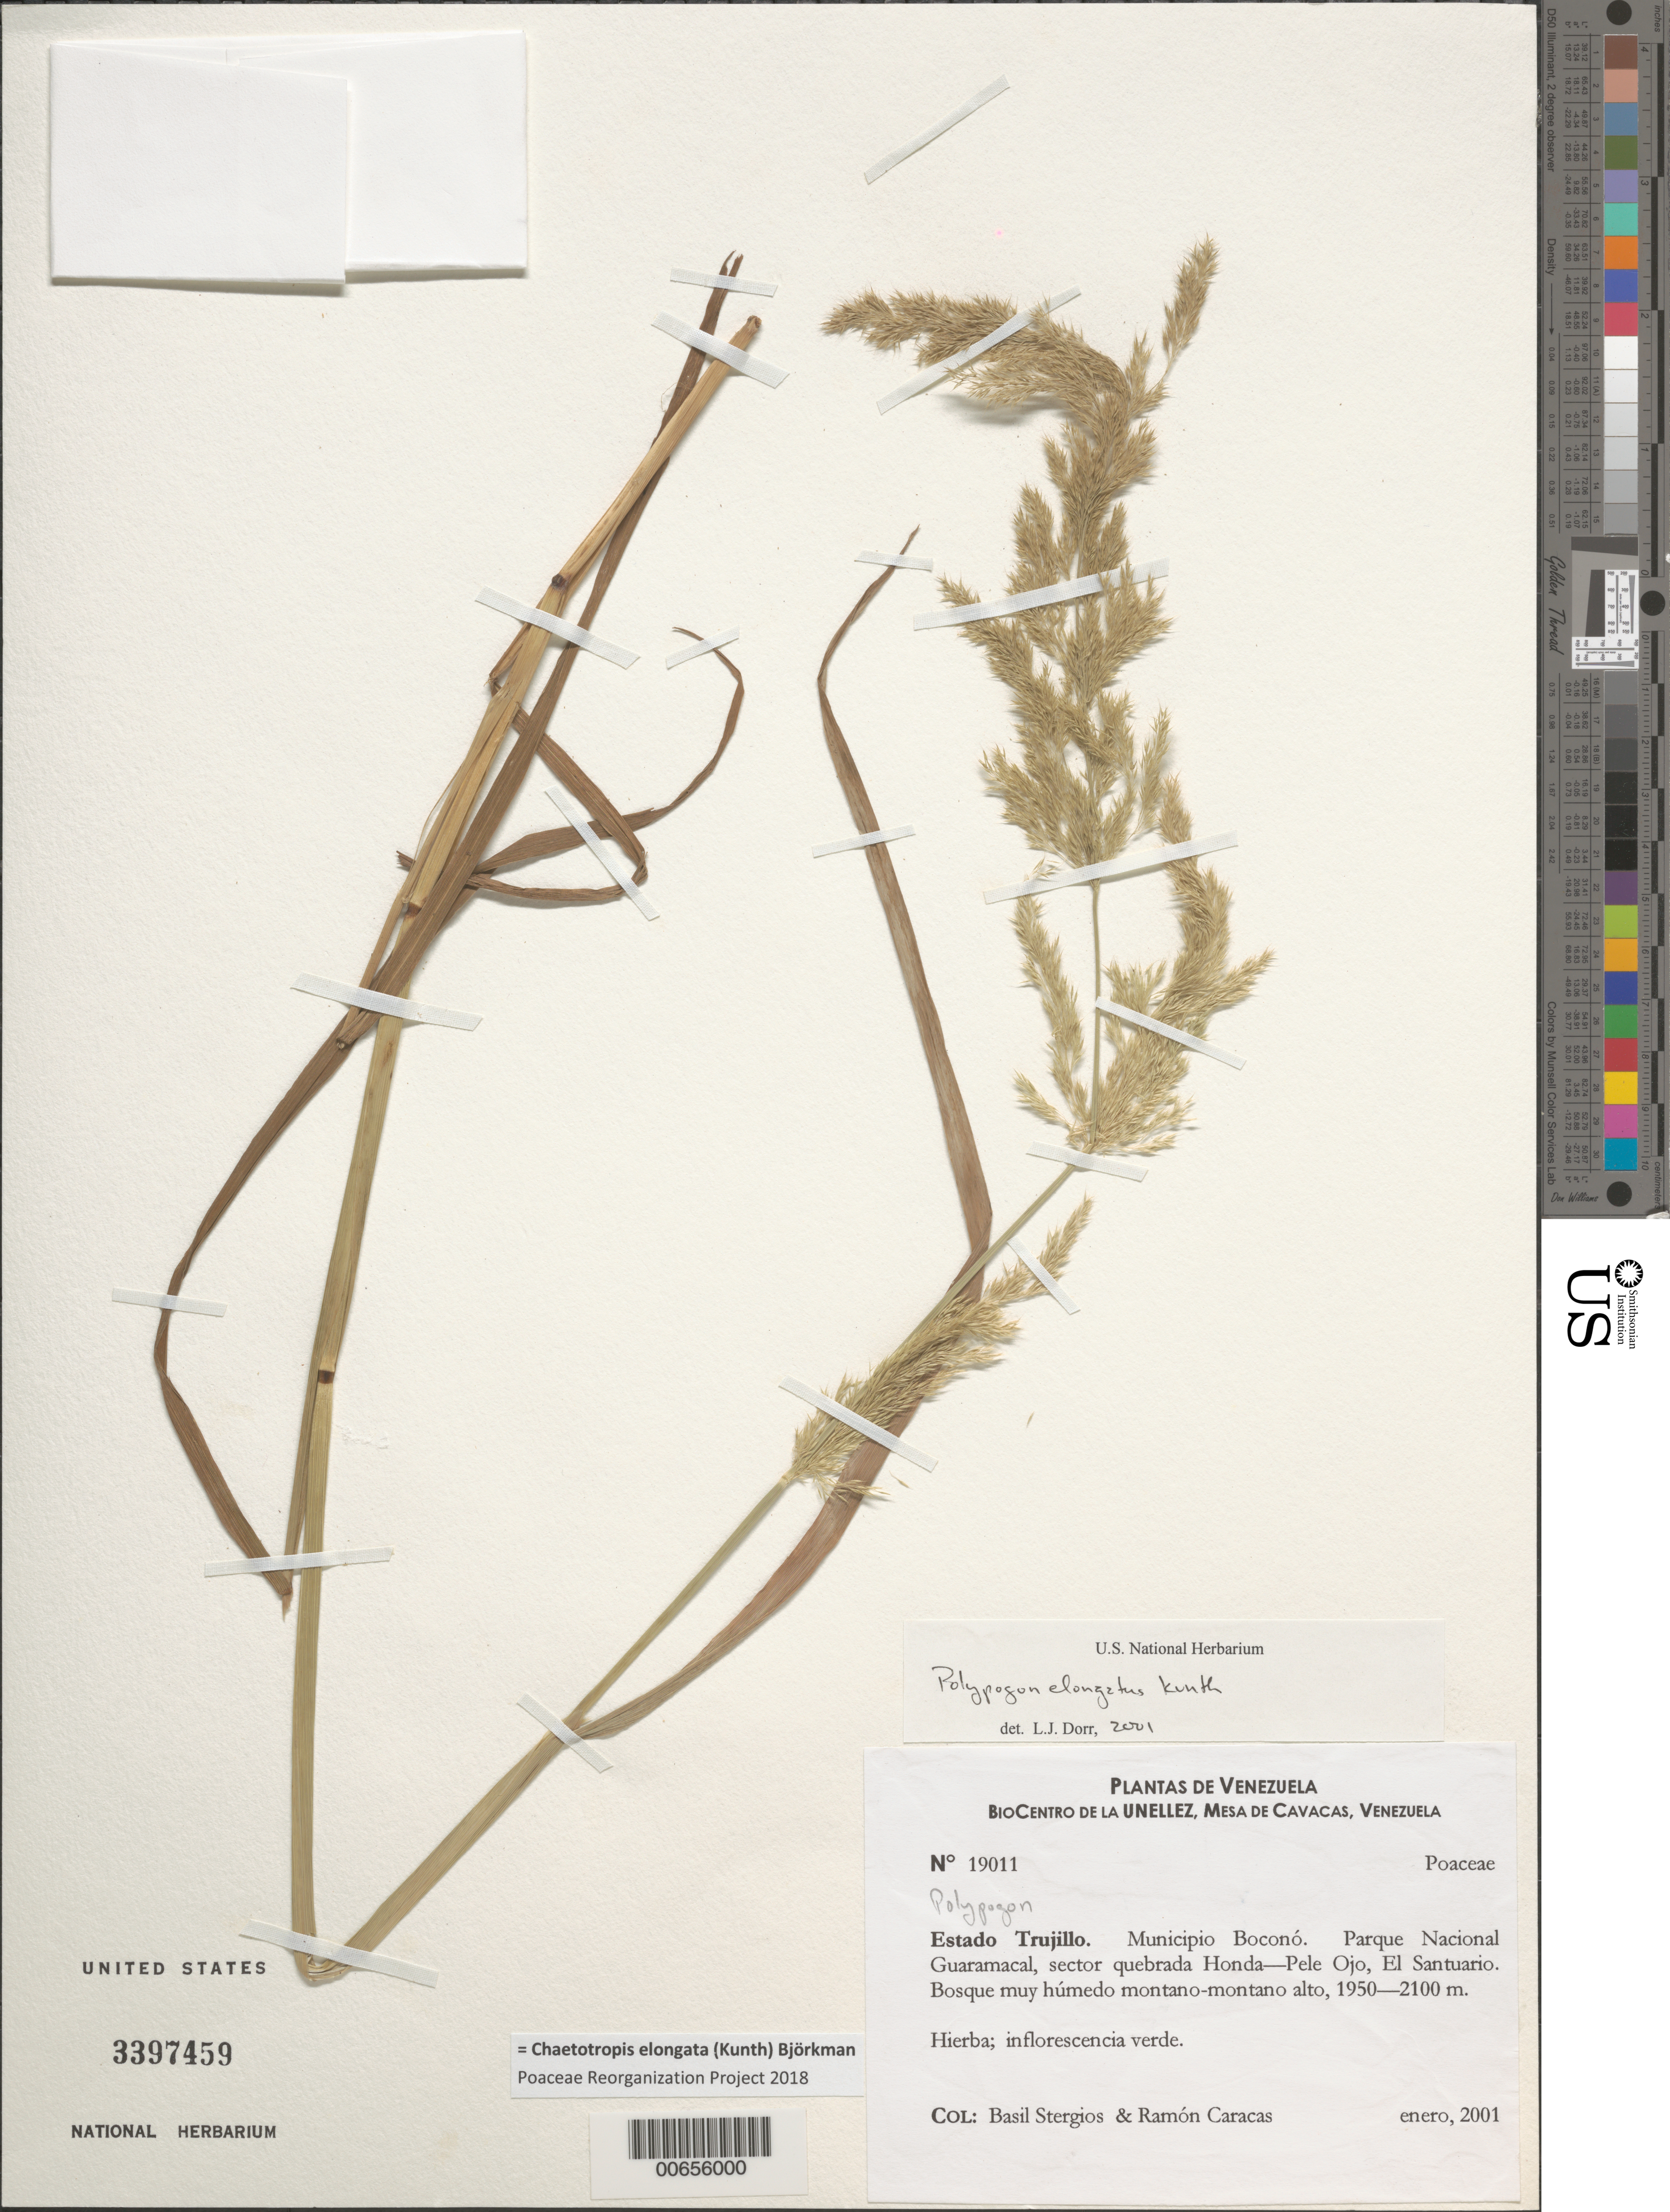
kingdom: Plantae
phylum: Tracheophyta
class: Liliopsida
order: Poales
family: Poaceae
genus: Chaetotropis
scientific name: Chaetotropis elongata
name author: (Kunth) Björkman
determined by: Poaceae Reorganization Project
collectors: B. G. Stergios & R. Caracas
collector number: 19011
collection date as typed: Jan 2001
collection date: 2001-01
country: Venezuela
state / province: Trujillo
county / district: Boconó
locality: Parque Nacional Guaramacal, sector quebrada Honda-Pele Ojo, El Santuario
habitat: Bosque muy húmedo montano-montano alto.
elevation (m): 1950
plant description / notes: PORT, US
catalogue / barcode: US 3397459